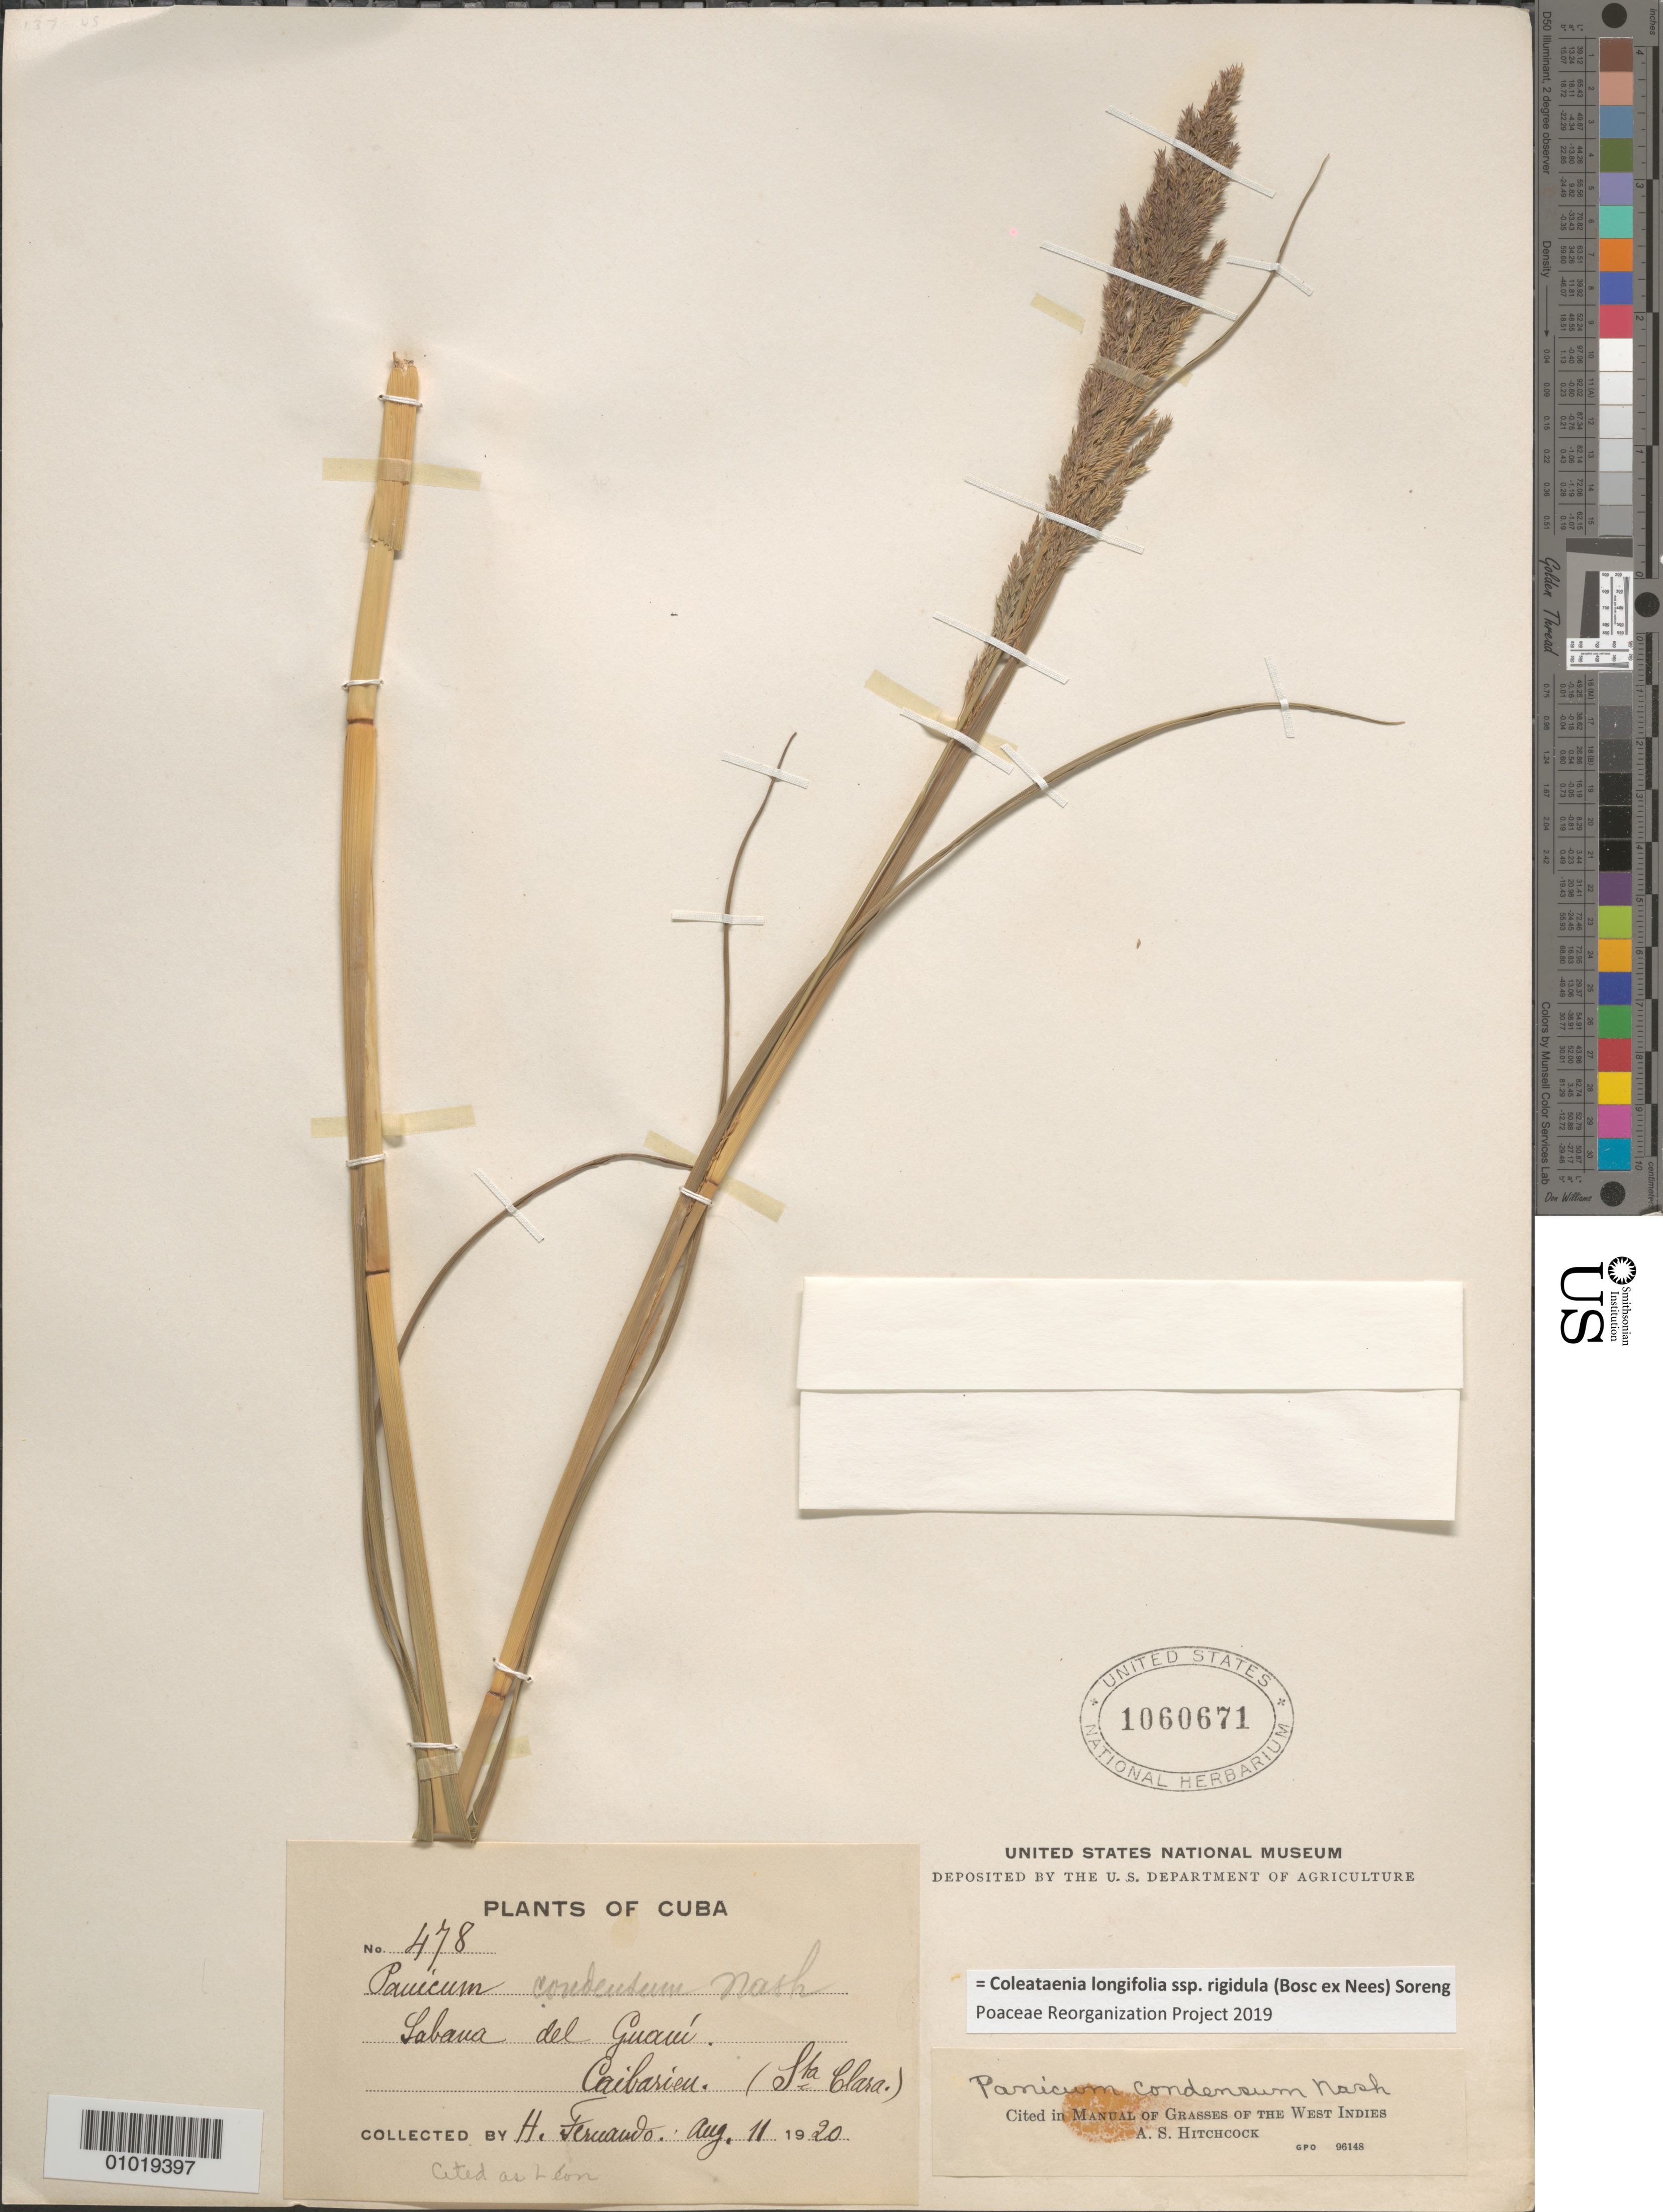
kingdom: Plantae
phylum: Tracheophyta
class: Liliopsida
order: Poales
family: Poaceae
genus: Panicum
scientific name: Panicum condensum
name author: Nash ex Small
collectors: H. Fernando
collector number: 478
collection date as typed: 11 Aug 1920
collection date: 1920-08-11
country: Cuba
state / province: Villa Clara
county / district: Santa Clara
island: Cuba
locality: Savanna in Guani, Caibarien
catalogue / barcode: US 1060671